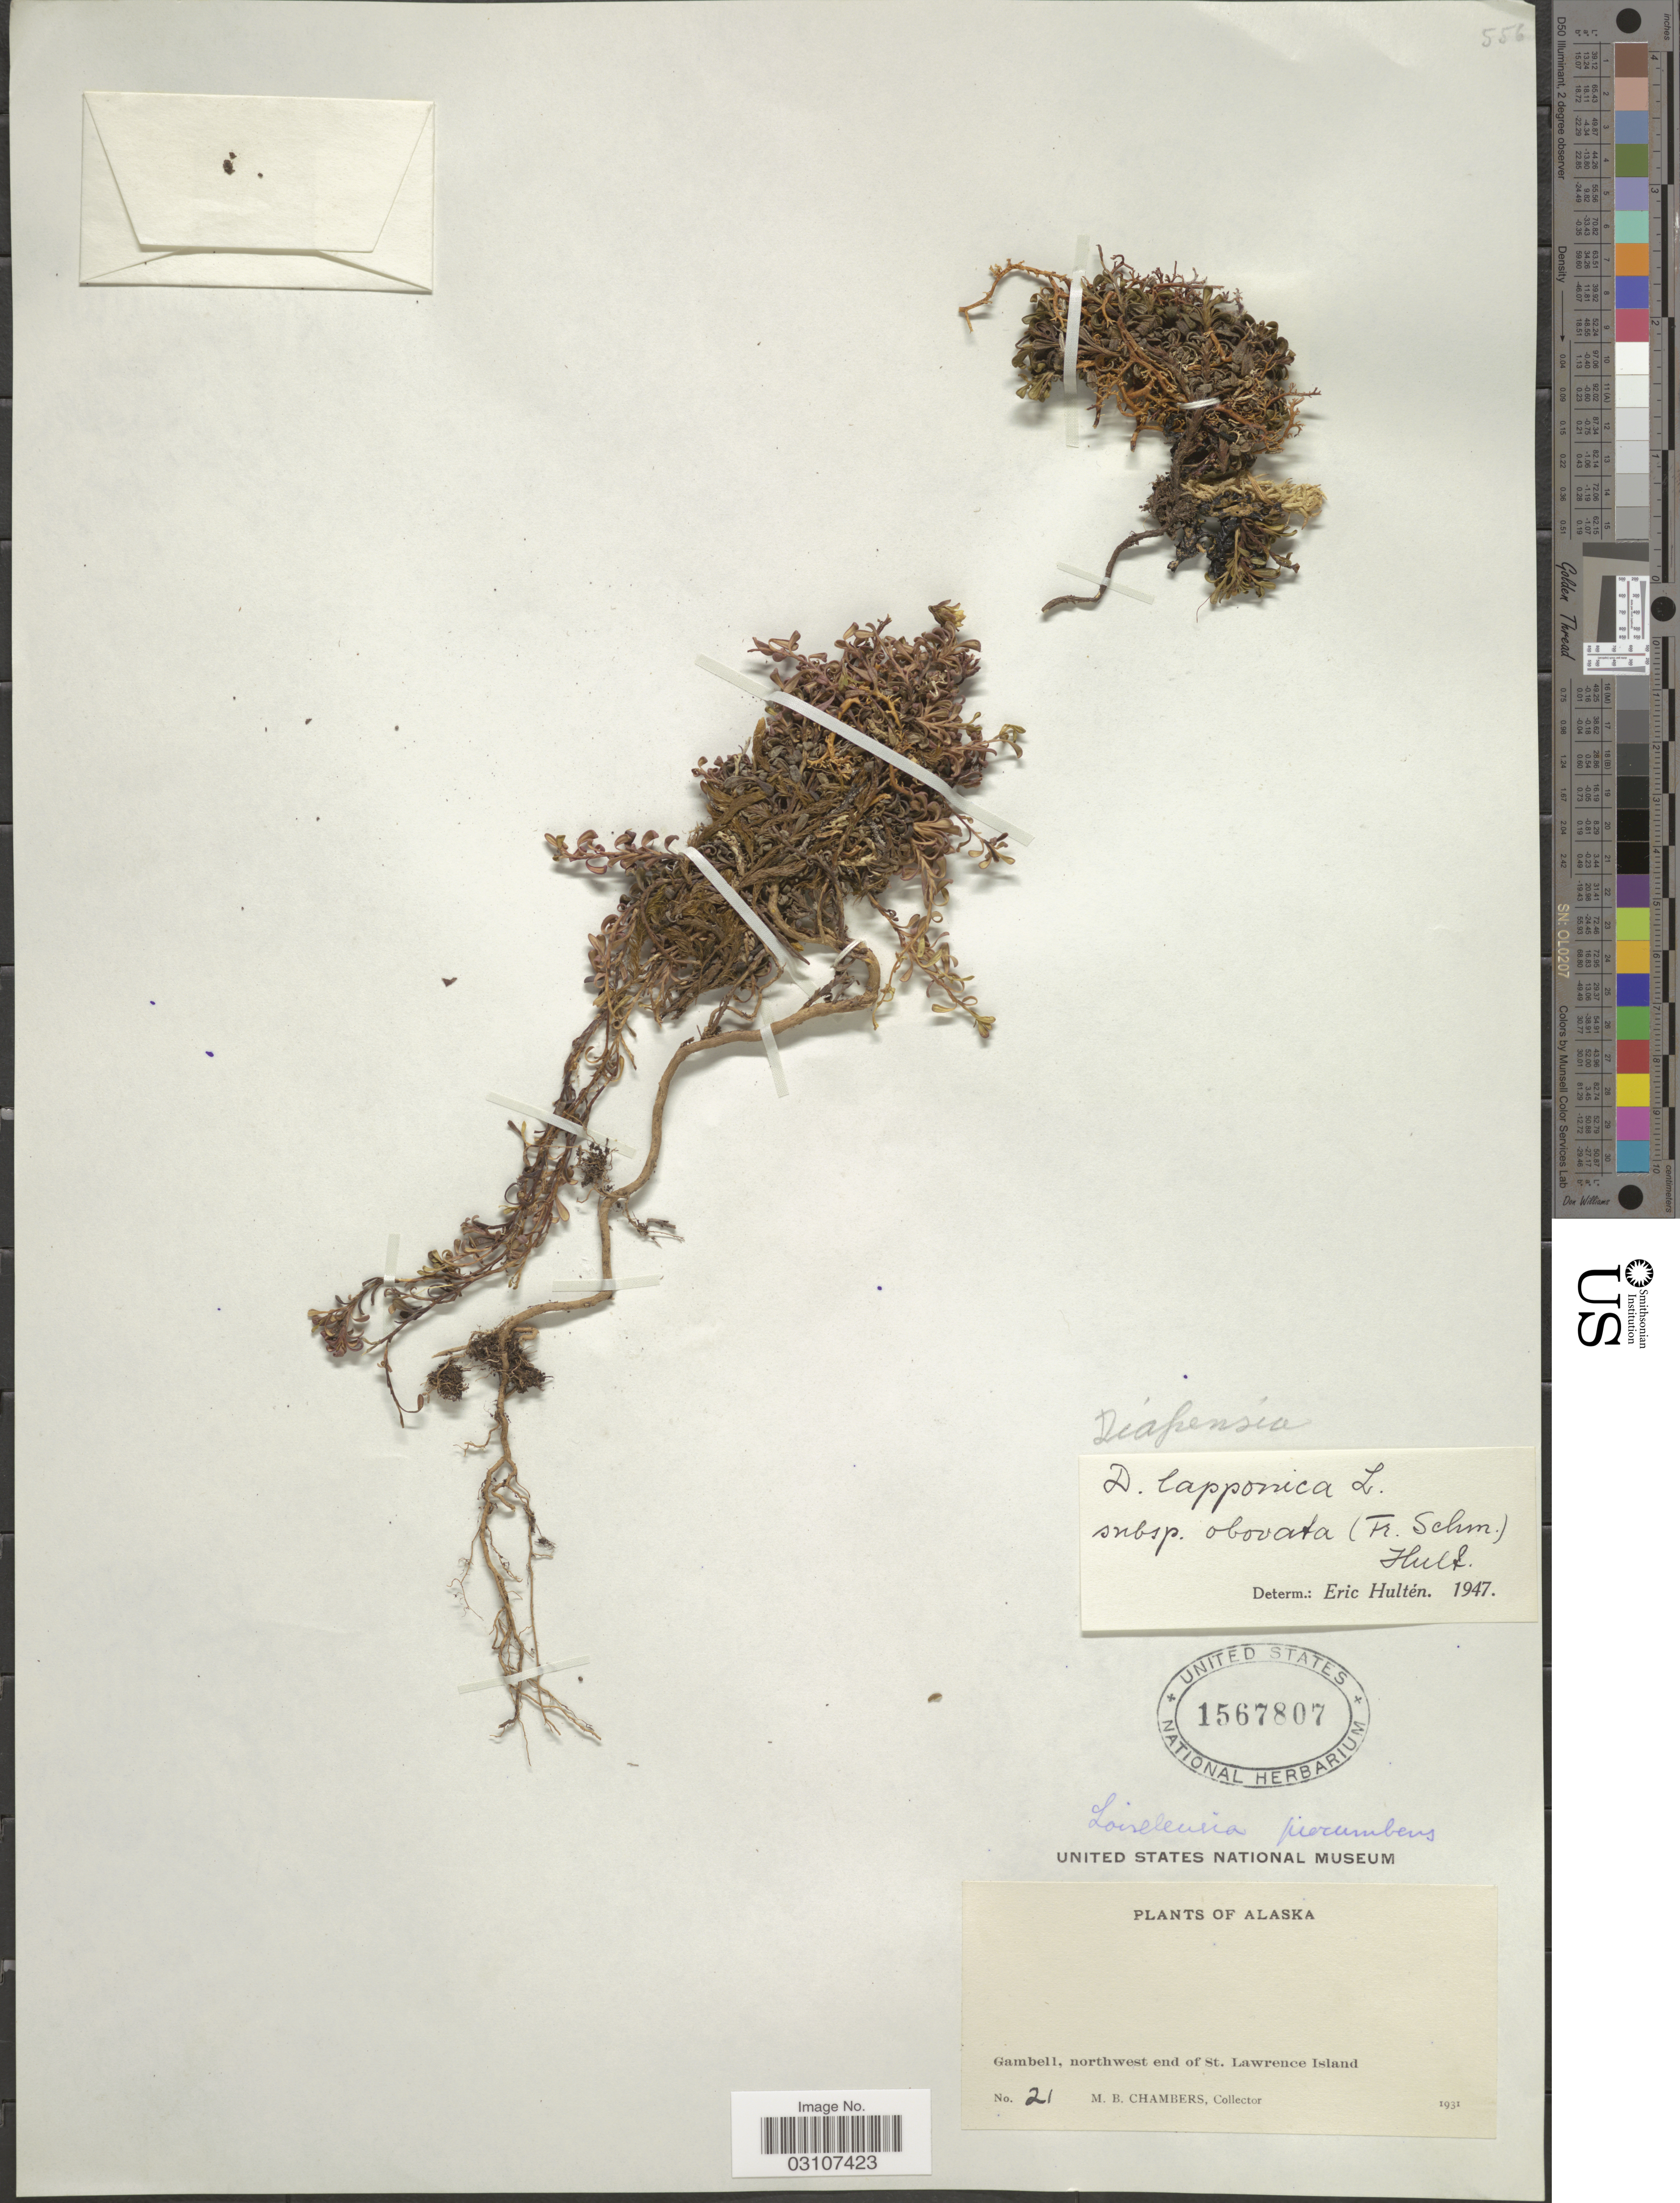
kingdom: Plantae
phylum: Tracheophyta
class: Magnoliopsida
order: Ericales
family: Diapensiaceae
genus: Diapensia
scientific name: Diapensia lapponica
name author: L.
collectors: M. Chambers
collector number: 21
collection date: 1931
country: United States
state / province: Alaska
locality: Gambell, northwest end of St. Lawrence Island.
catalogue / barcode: US 1567807